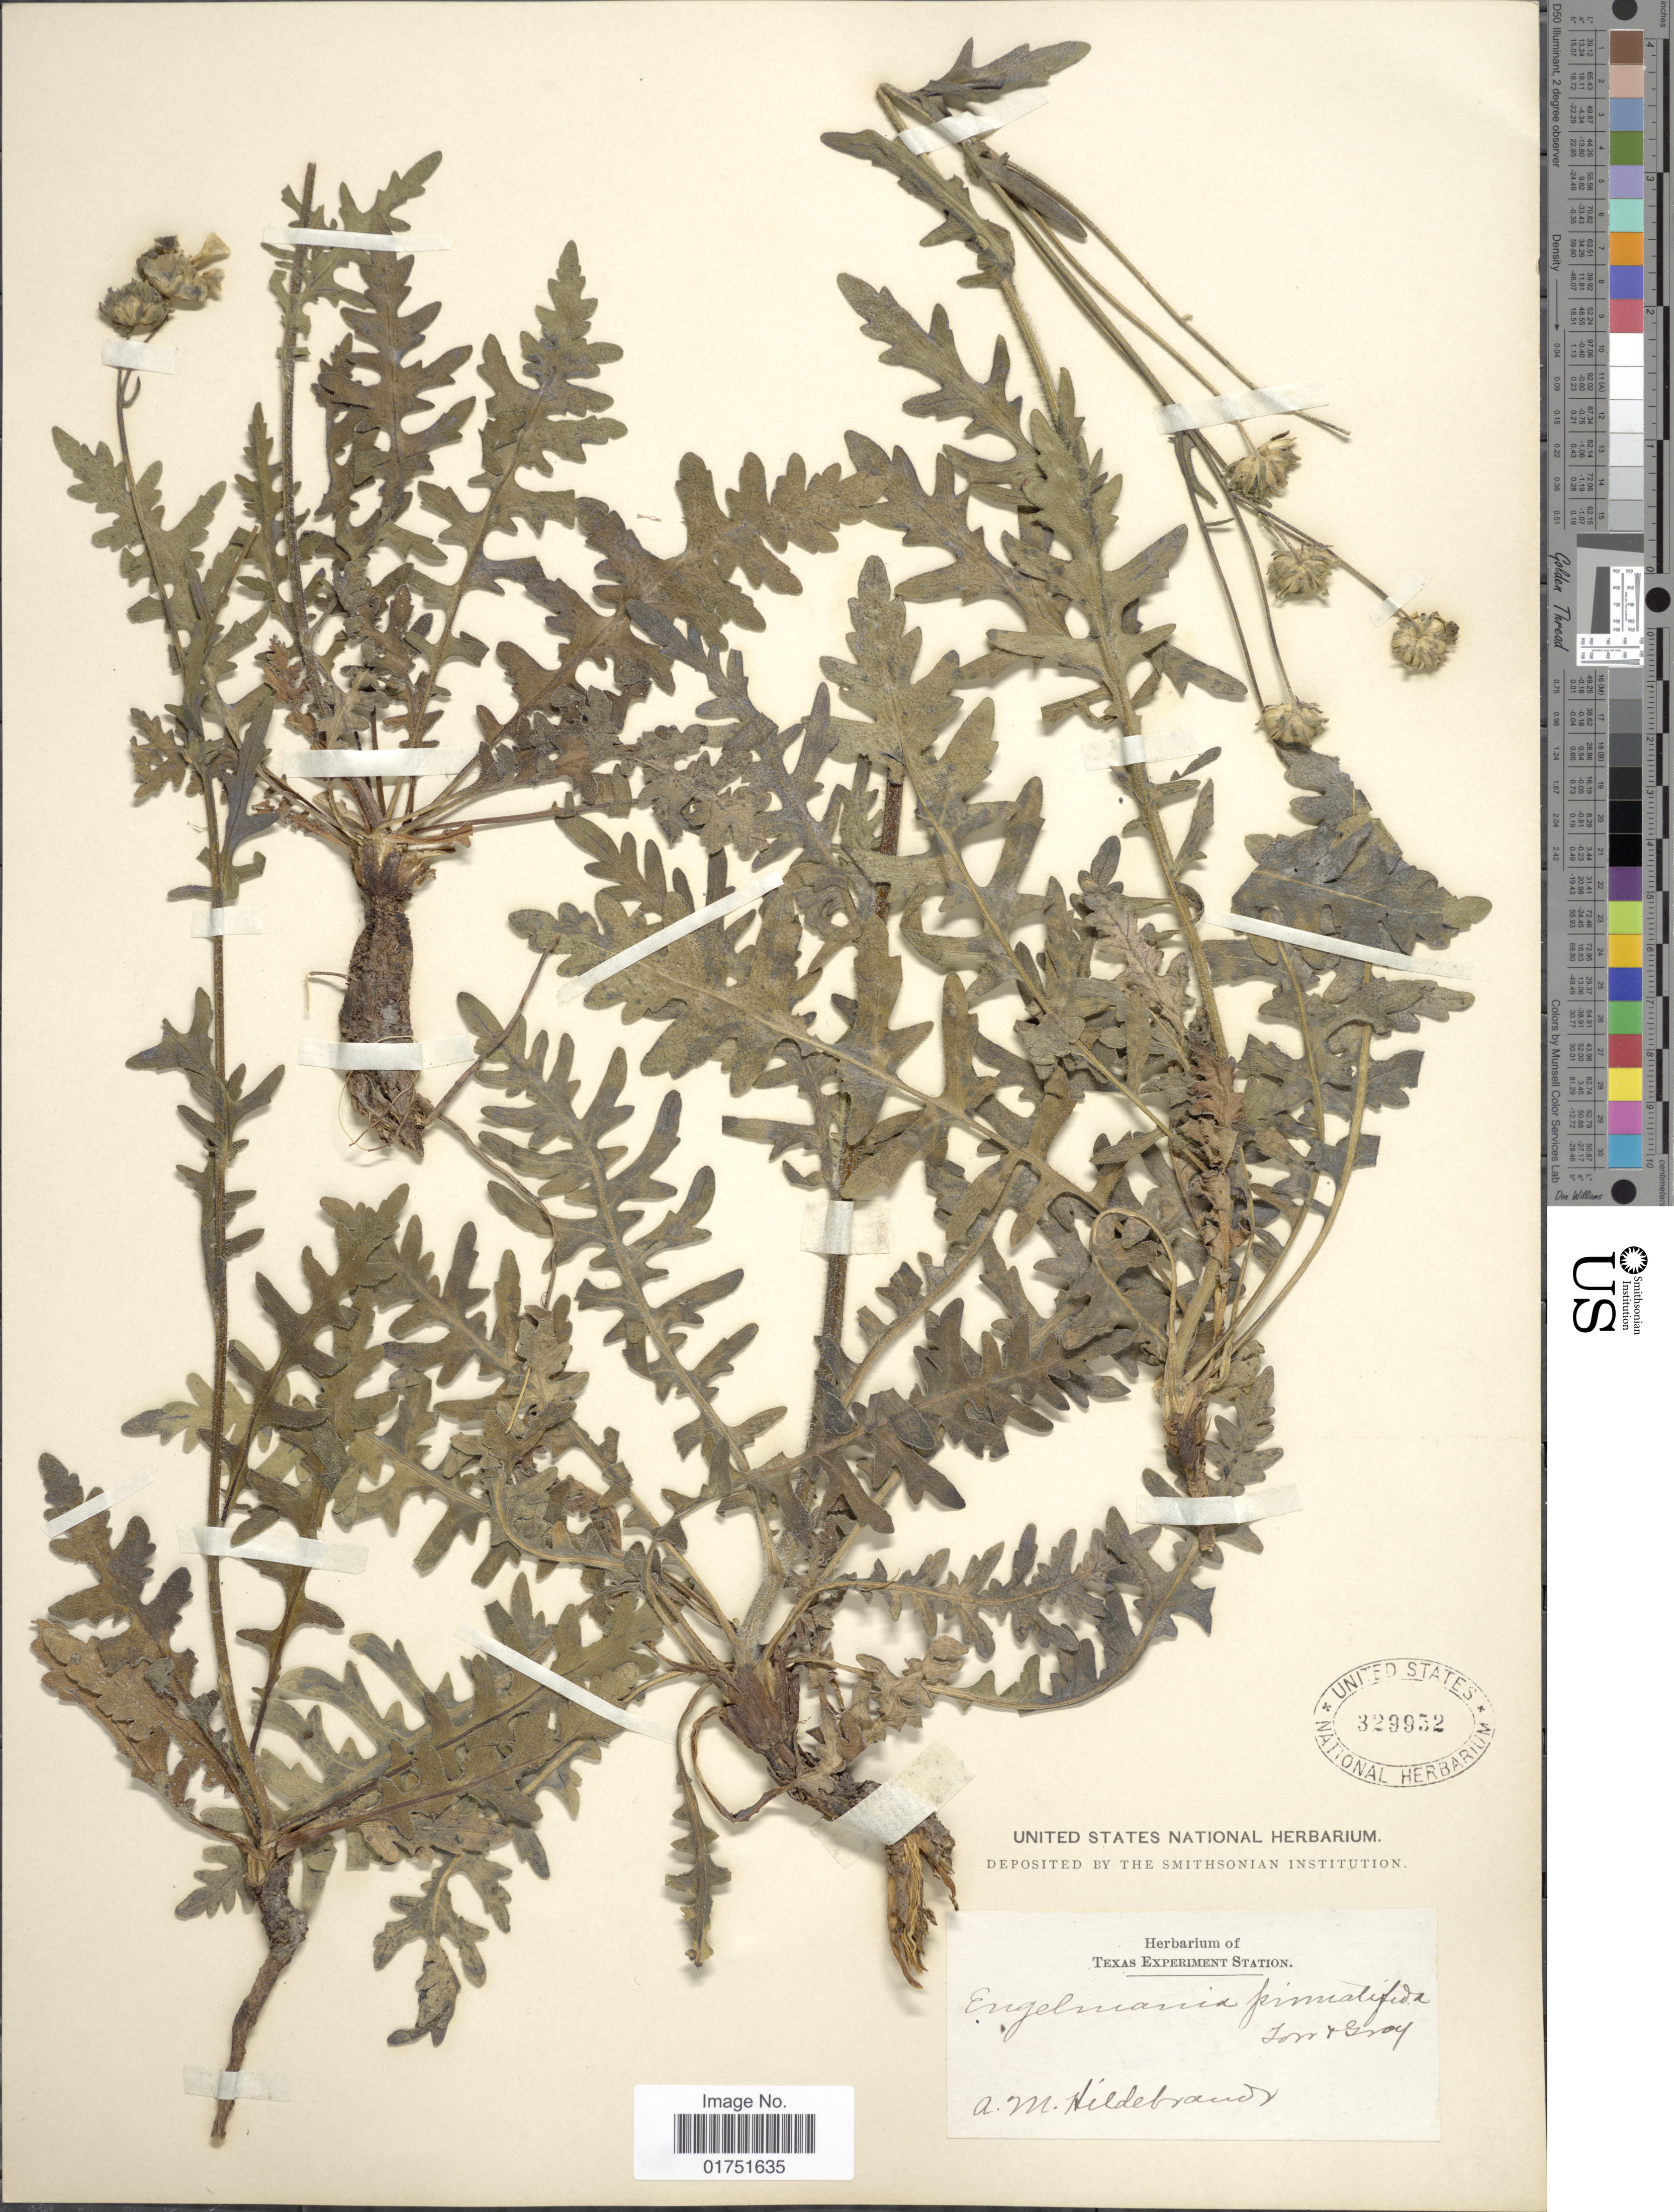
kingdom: Plantae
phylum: Tracheophyta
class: Magnoliopsida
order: Asterales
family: Asteraceae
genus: Engelmannia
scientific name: Engelmannia pinnatifida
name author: Torr. & A. Gray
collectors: A. Hildebrandt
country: United States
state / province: Texas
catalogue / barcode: US 329952